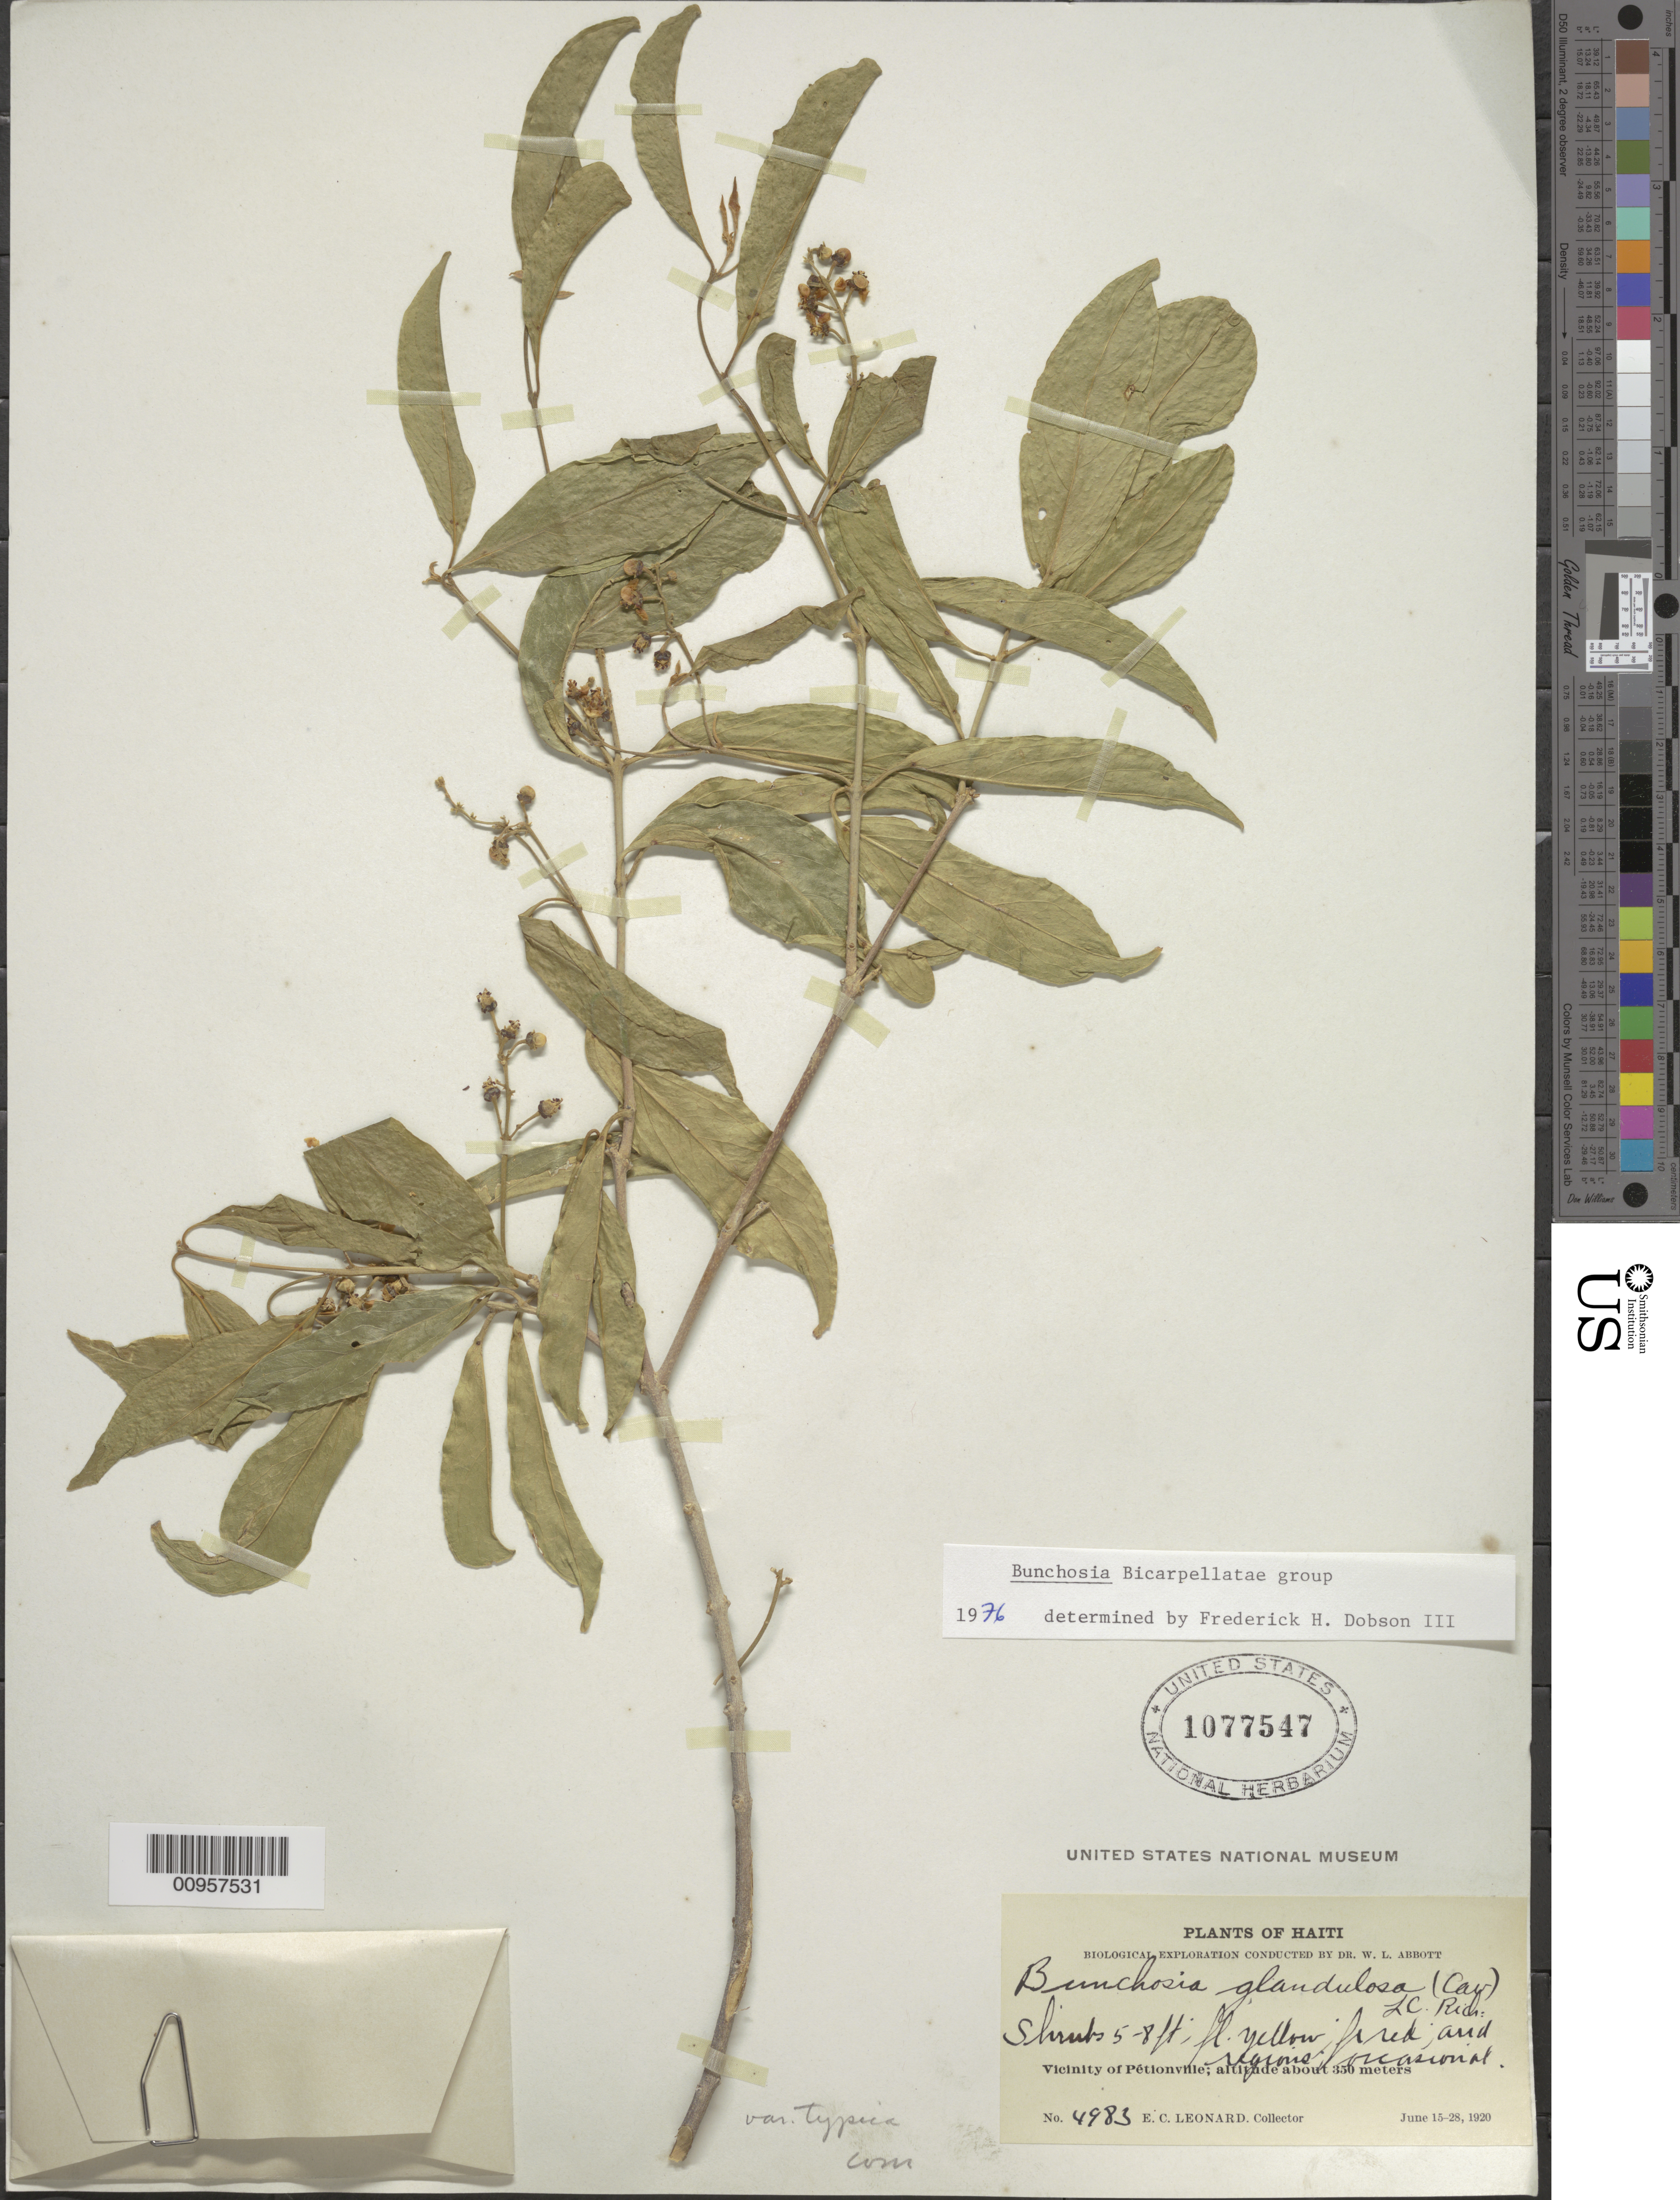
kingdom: Plantae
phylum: Tracheophyta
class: Magnoliopsida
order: Malpighiales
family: Malpighiaceae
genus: Bunchosia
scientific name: Bunchosia glandulosa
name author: (Cav.) DC.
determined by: Dobson, Frederick H.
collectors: E. C. Leonard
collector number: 4983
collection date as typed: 15 Jun 1920 to 28 Jun 1920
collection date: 1920-06-15/1920-06-28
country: Haiti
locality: Vicinity of Pétionville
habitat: In arid regions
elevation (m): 350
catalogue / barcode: US 1077547